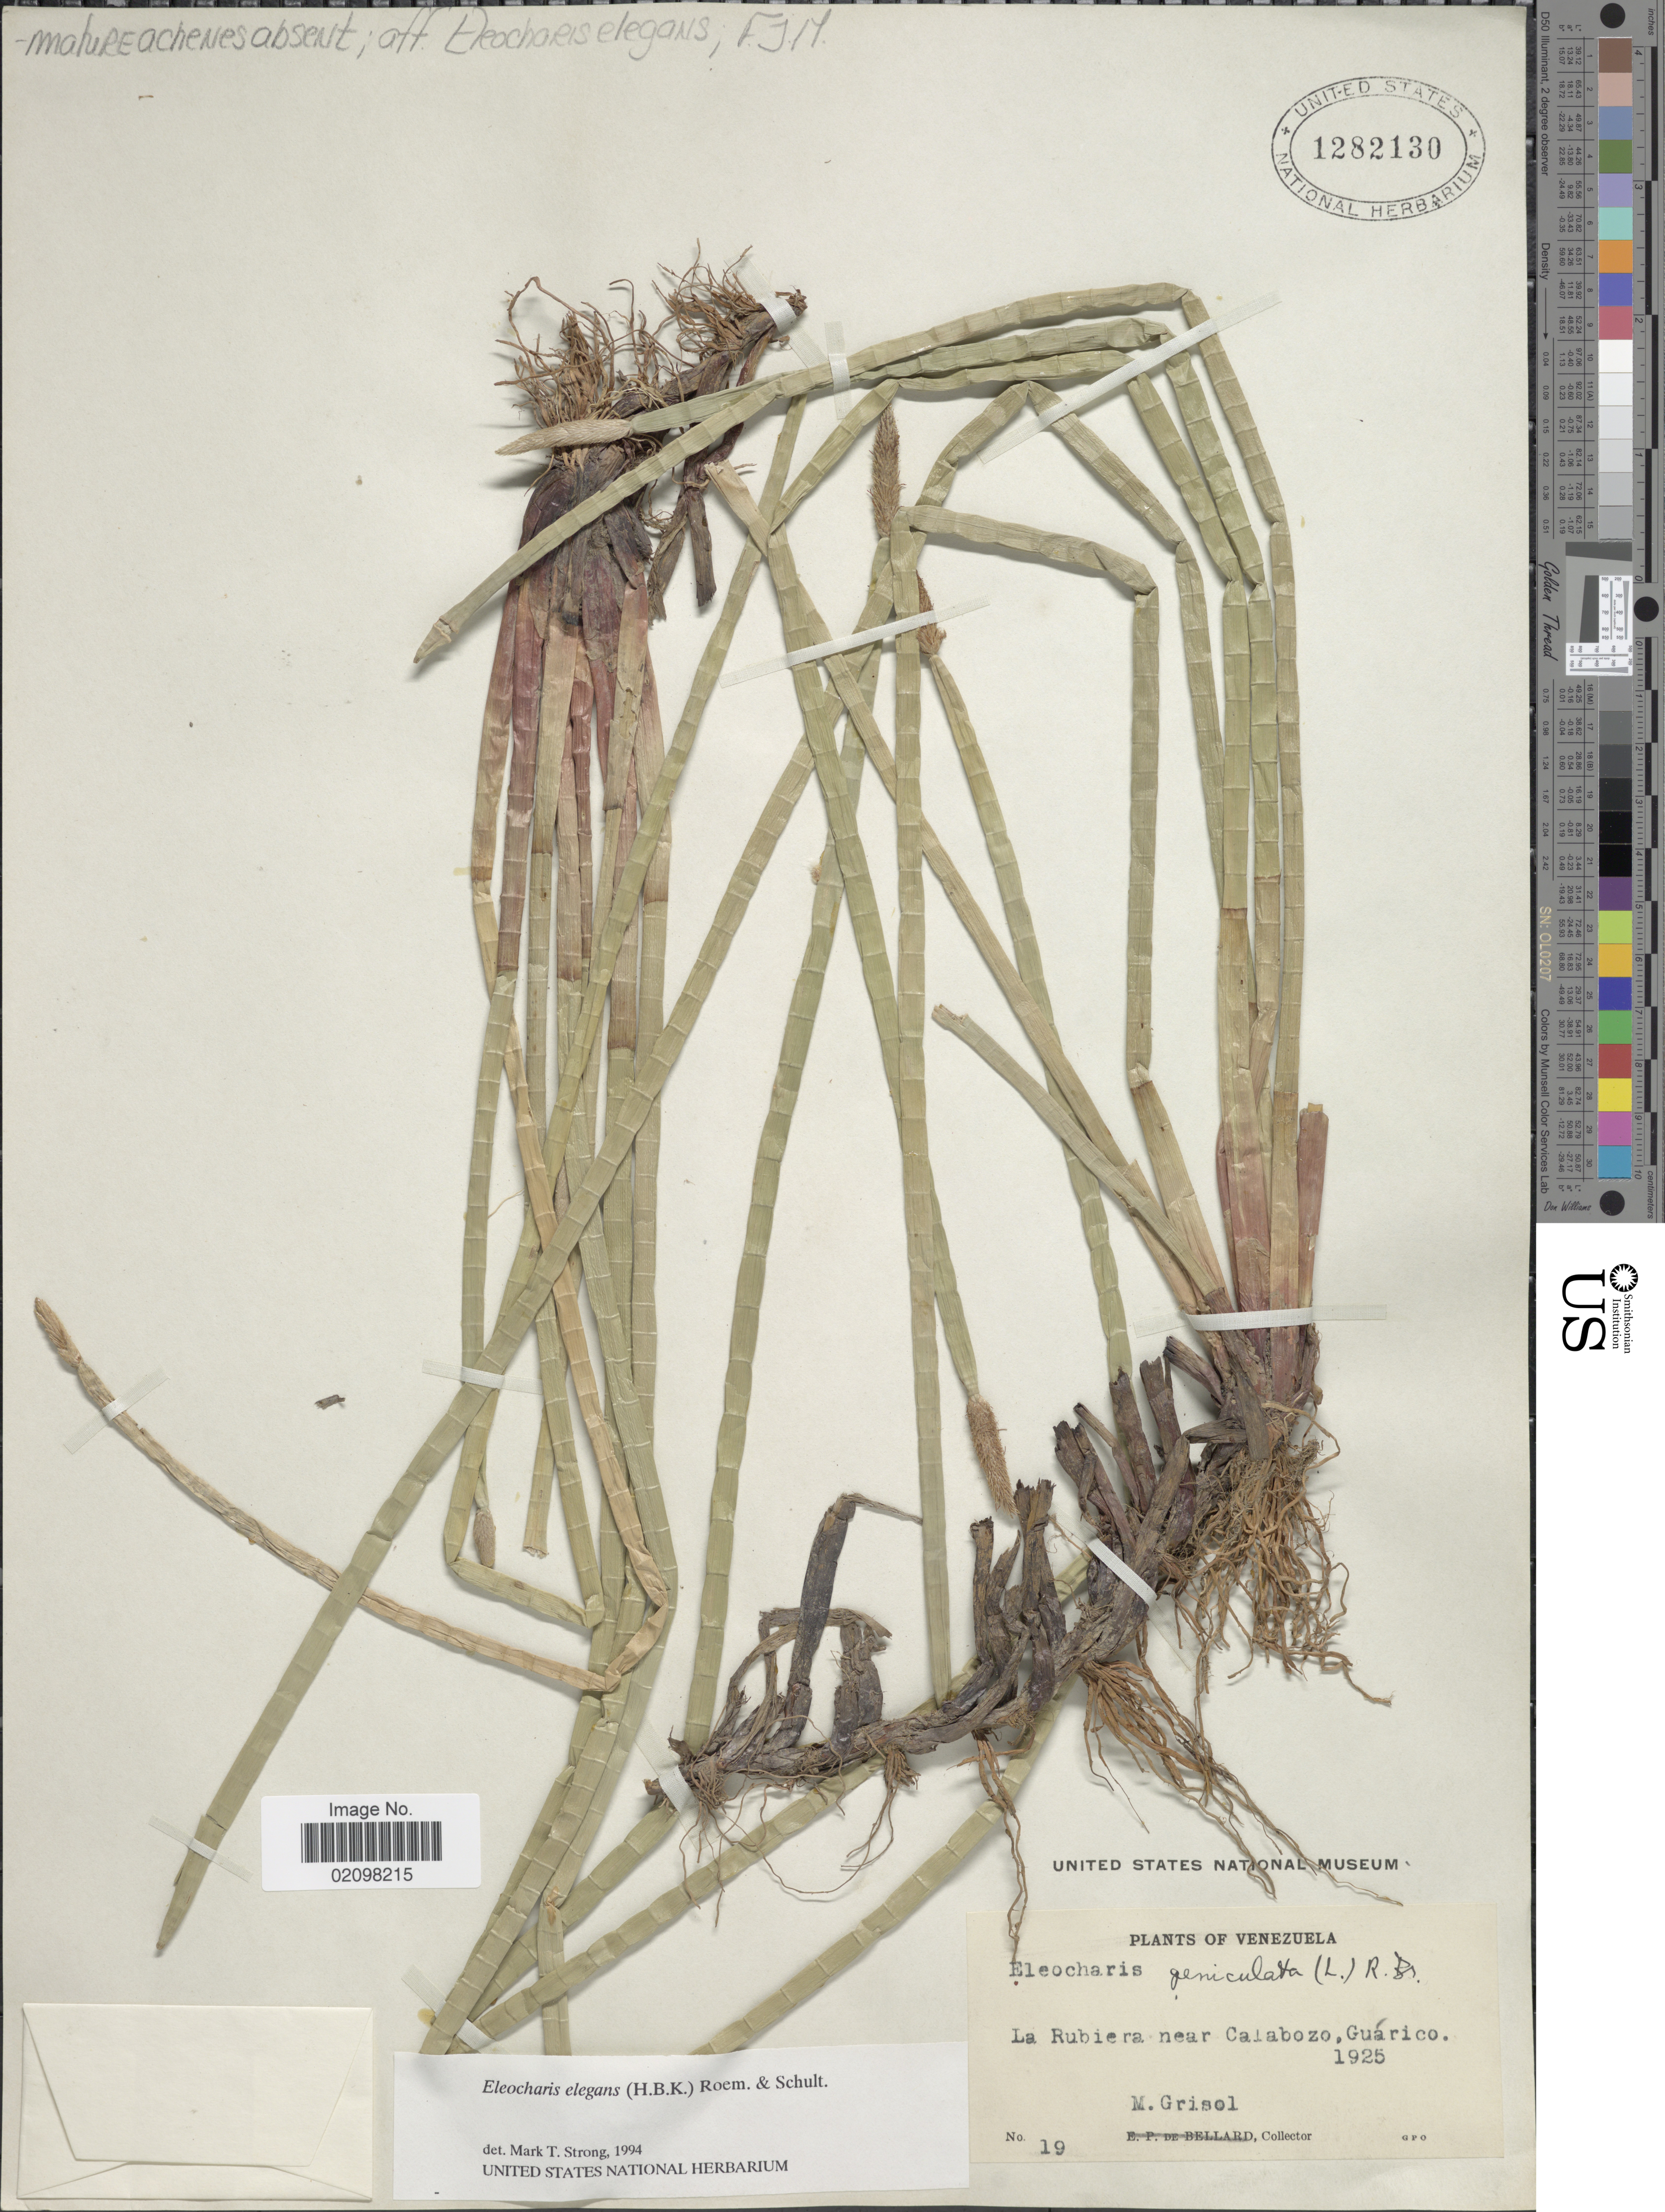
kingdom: Plantae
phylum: Tracheophyta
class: Liliopsida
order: Poales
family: Cyperaceae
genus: Eleocharis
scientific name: Eleocharis elegans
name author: (Kunth) Roem. & Schult.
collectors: M. Grisol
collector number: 19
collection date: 1925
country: Venezuela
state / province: Guárico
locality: La Rubiera near Calabozo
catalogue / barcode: US 1282130